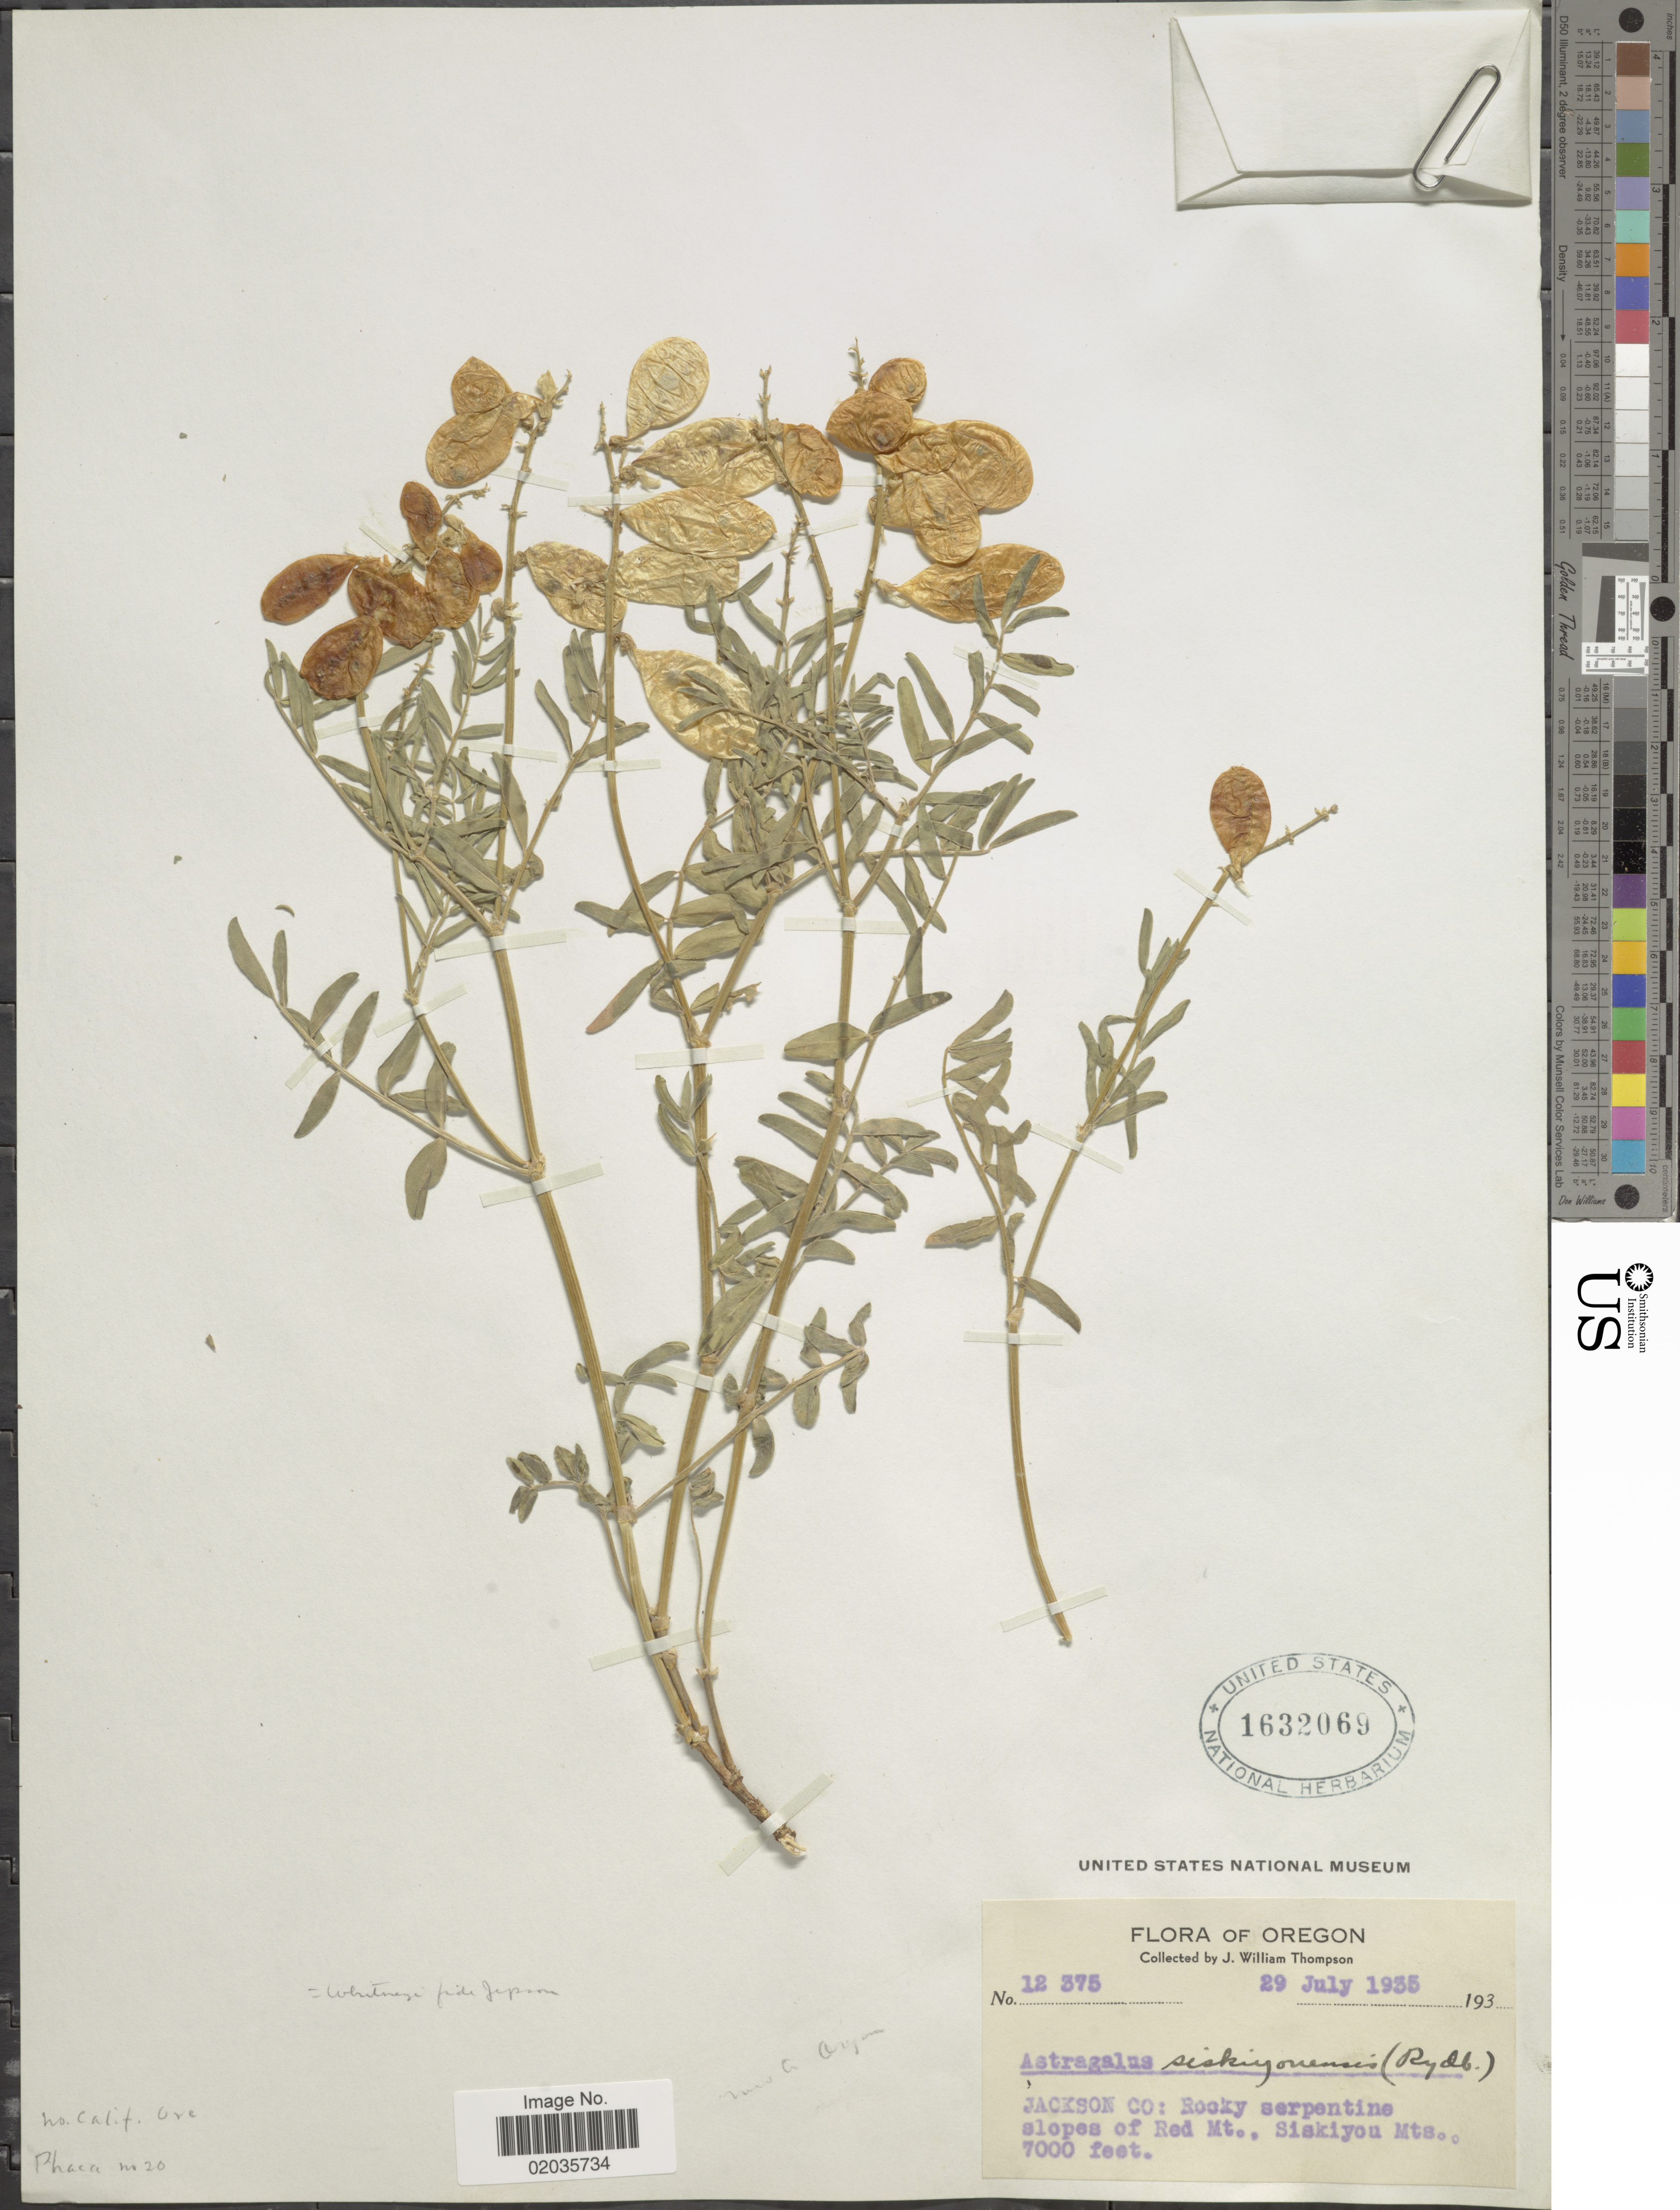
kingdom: Plantae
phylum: Tracheophyta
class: Magnoliopsida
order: Fabales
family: Fabaceae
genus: Astragalus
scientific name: Astragalus whitneyi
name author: A. Gray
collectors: J. W. Thompson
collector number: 12375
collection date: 1935-07-29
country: United States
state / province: Oregon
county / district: Jackson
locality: Jackson Co: rocky serpentine slopes of Red Mt. Siskiyou Mts.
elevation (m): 2134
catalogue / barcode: US 1632069